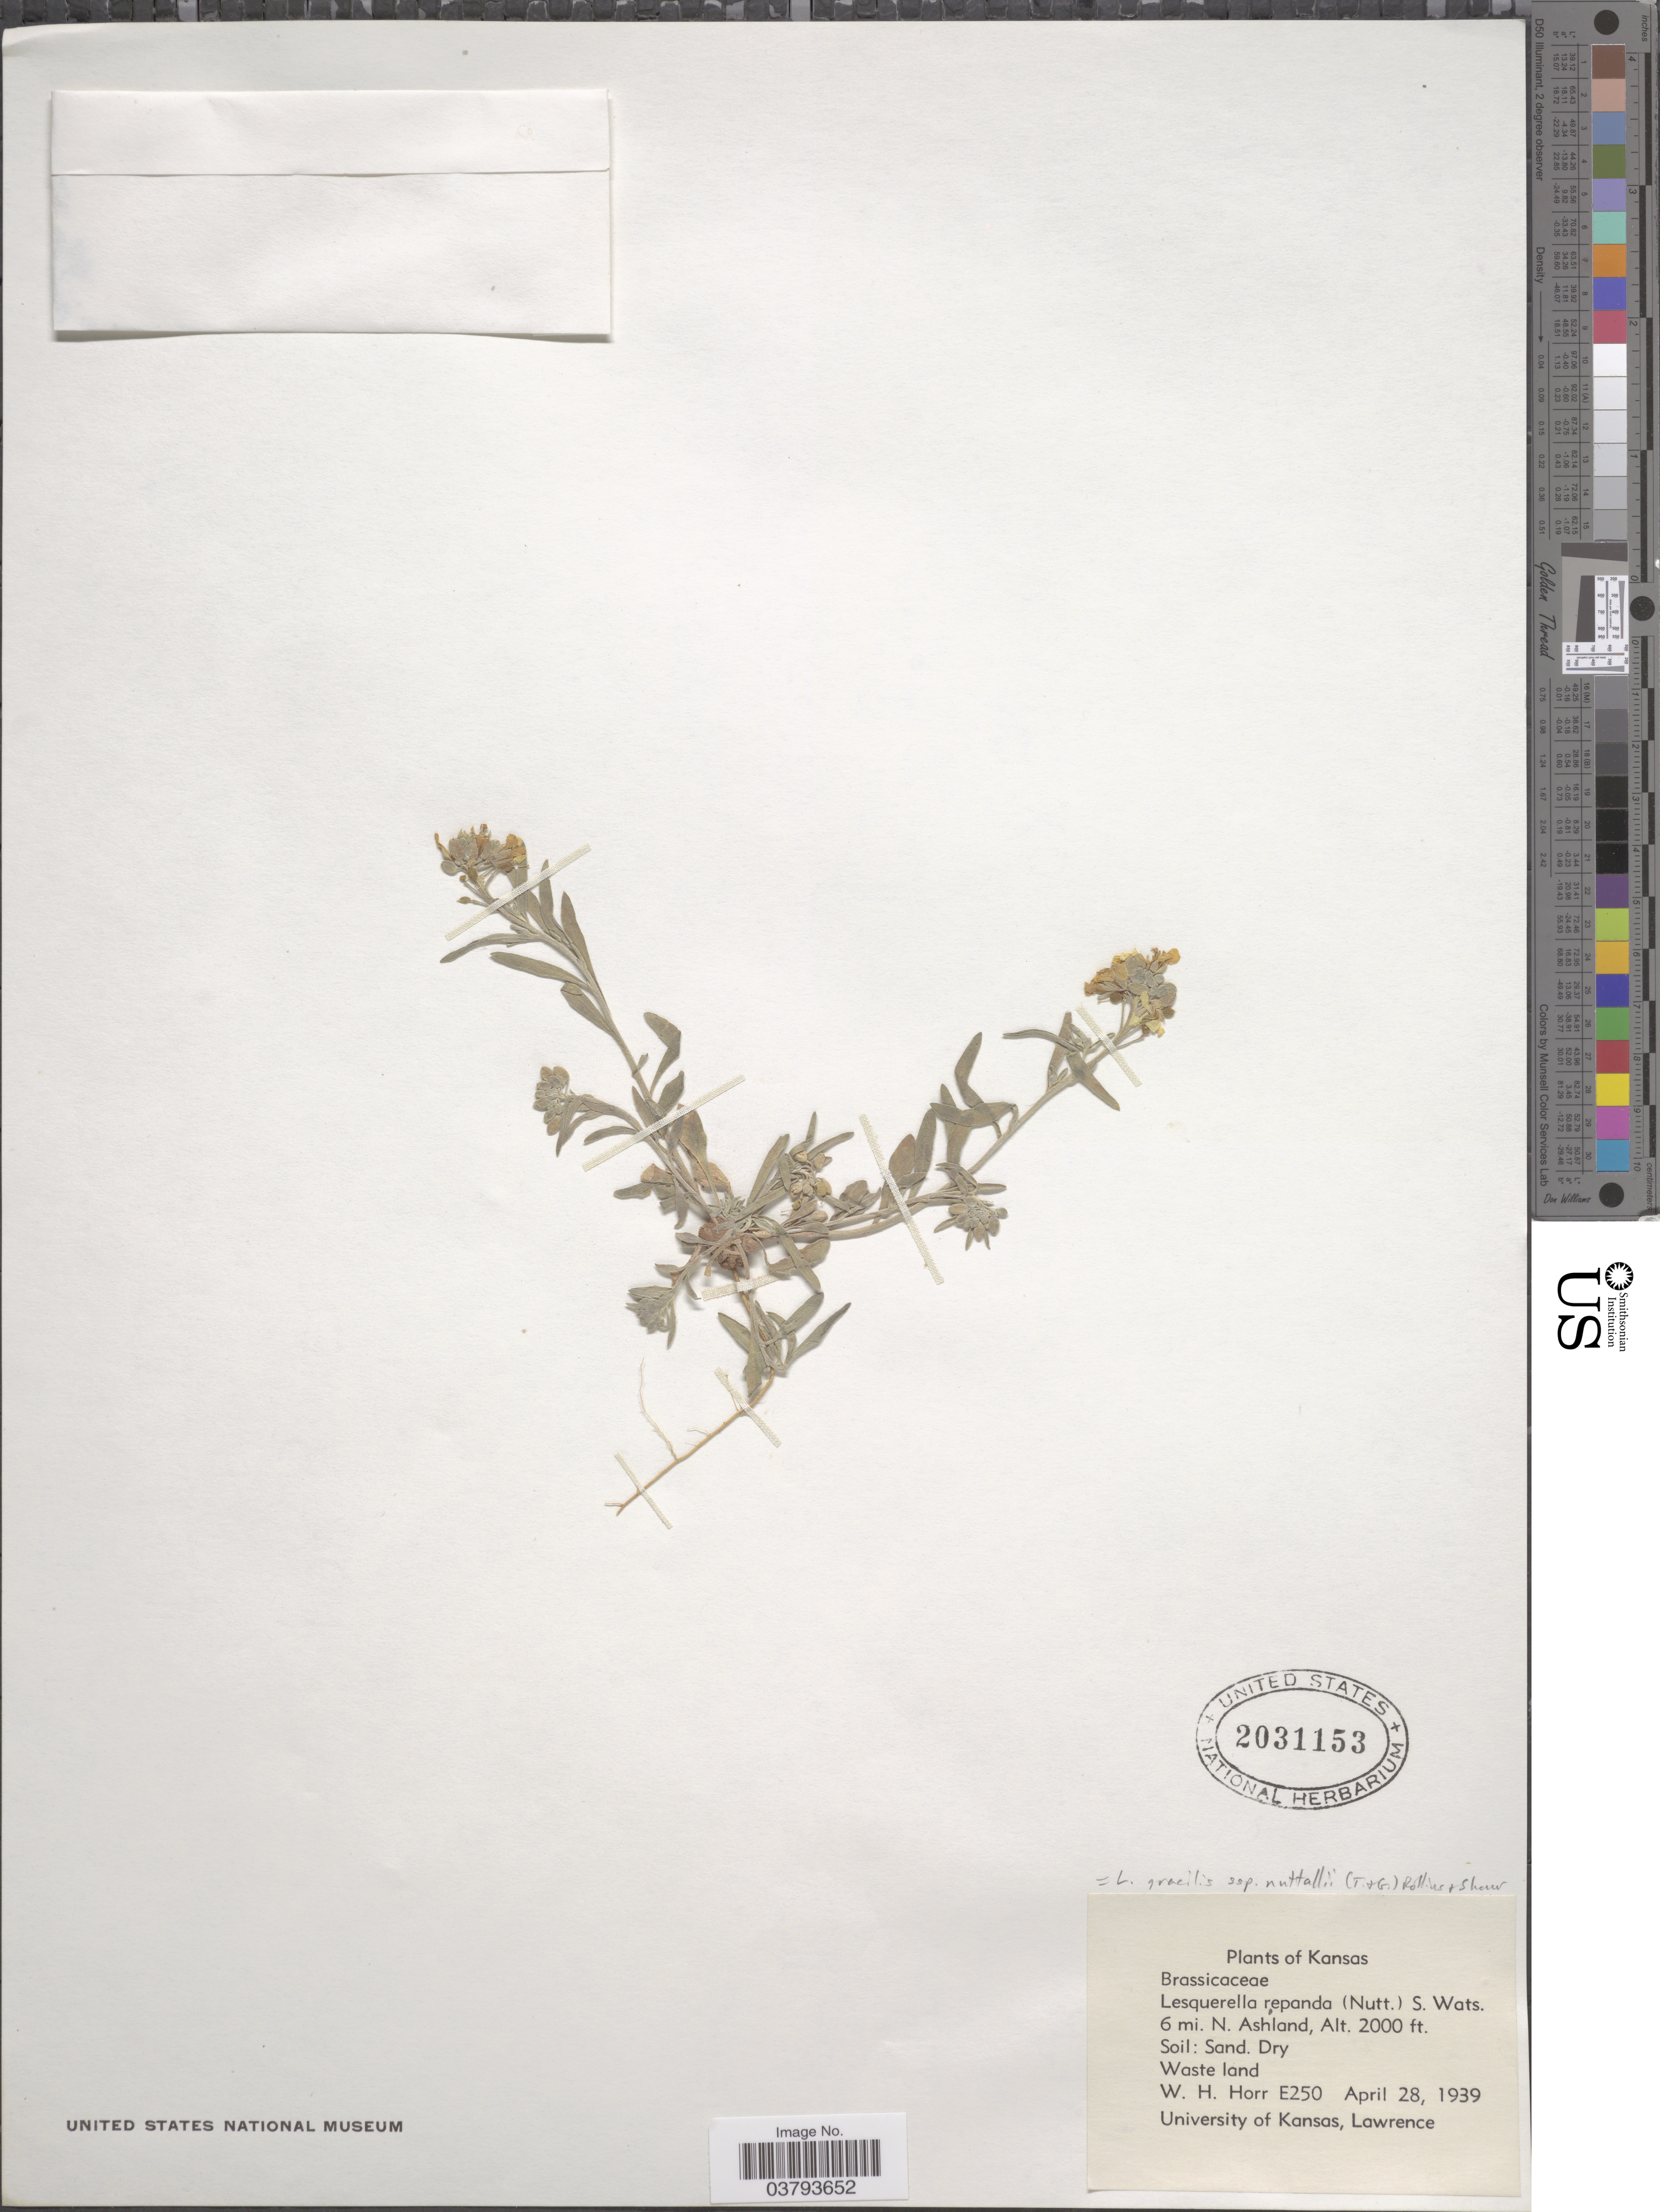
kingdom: Plantae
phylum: Tracheophyta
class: Magnoliopsida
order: Brassicales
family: Brassicaceae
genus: Lesquerella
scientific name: Lesquerella gracilis subsp. nuttallii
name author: (Torr. & A. Gray) Rollins & E.A. Shaw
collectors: W. H. Horr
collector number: E250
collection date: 1939-04-28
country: United States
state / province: Kansas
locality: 6 mi. N. Ashland.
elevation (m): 610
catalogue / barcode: US 2031153